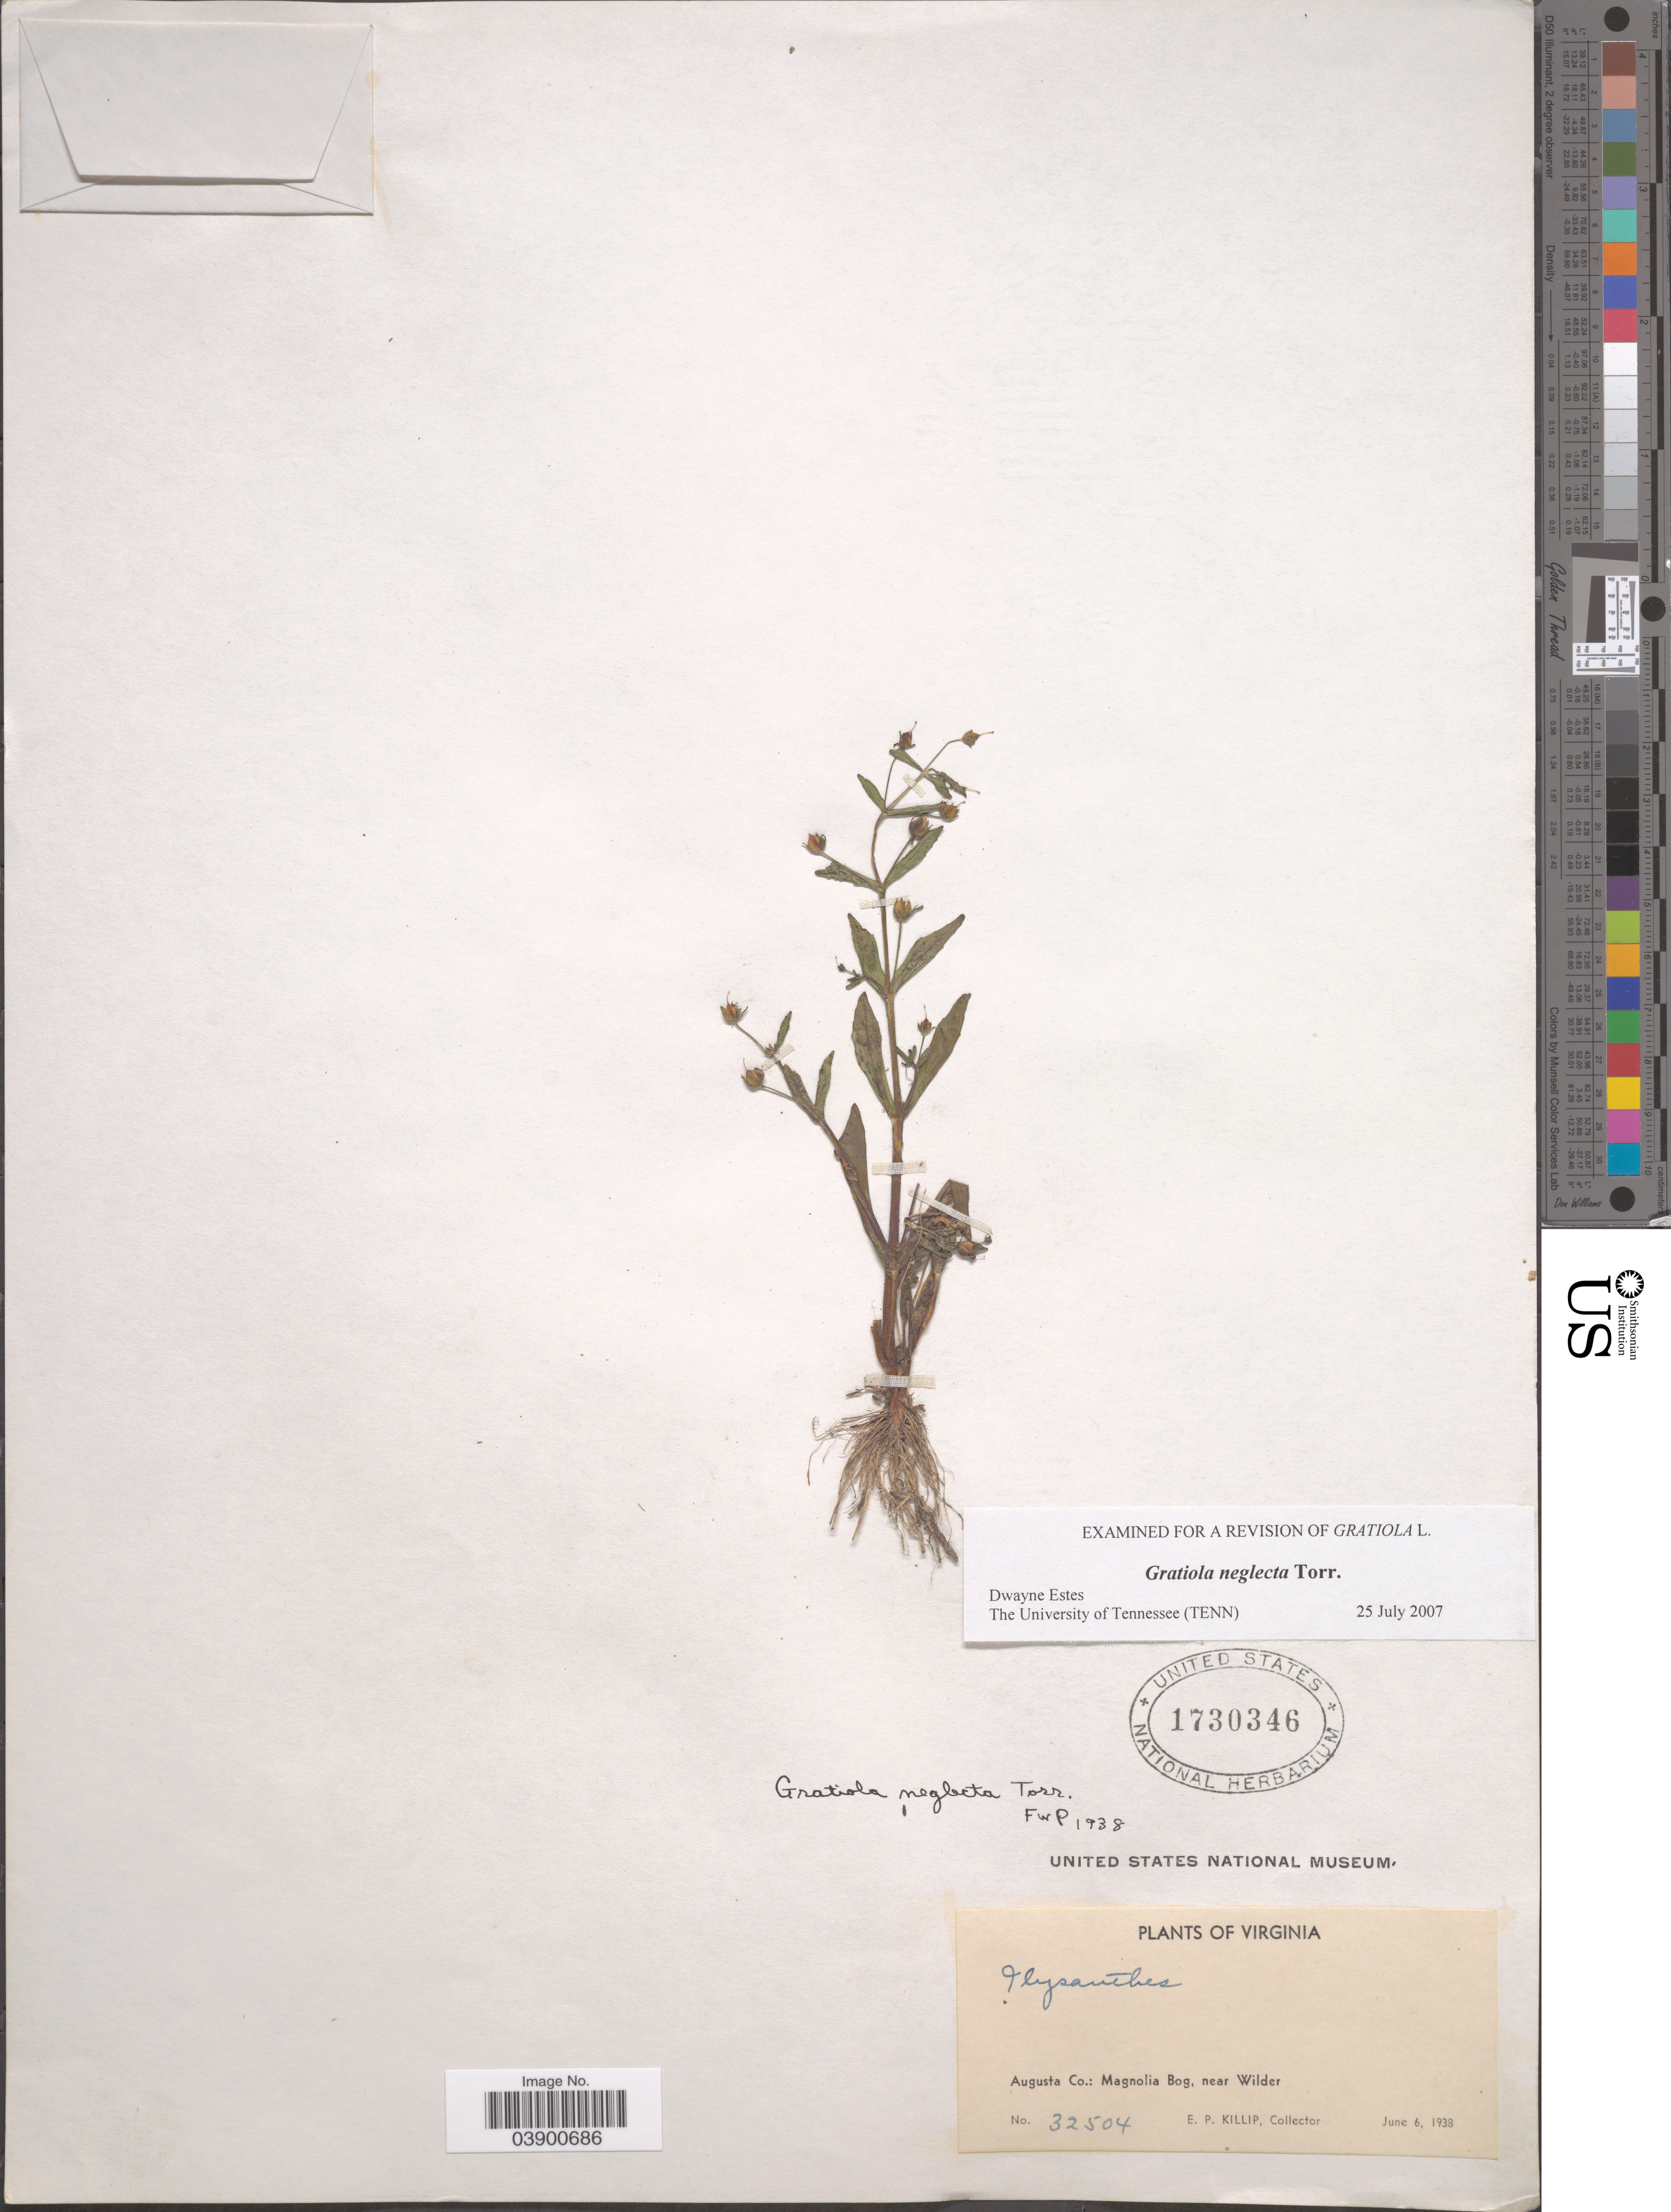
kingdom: Plantae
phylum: Tracheophyta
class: Magnoliopsida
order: Lamiales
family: Plantaginaceae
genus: Gratiola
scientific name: Gratiola neglecta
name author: Torr.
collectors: E. P. Killip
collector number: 32504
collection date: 1938-06-06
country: United States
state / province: Virginia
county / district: Augusta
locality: Augusta Co.: Magnolia Bog, near Wilder.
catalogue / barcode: US 1730346